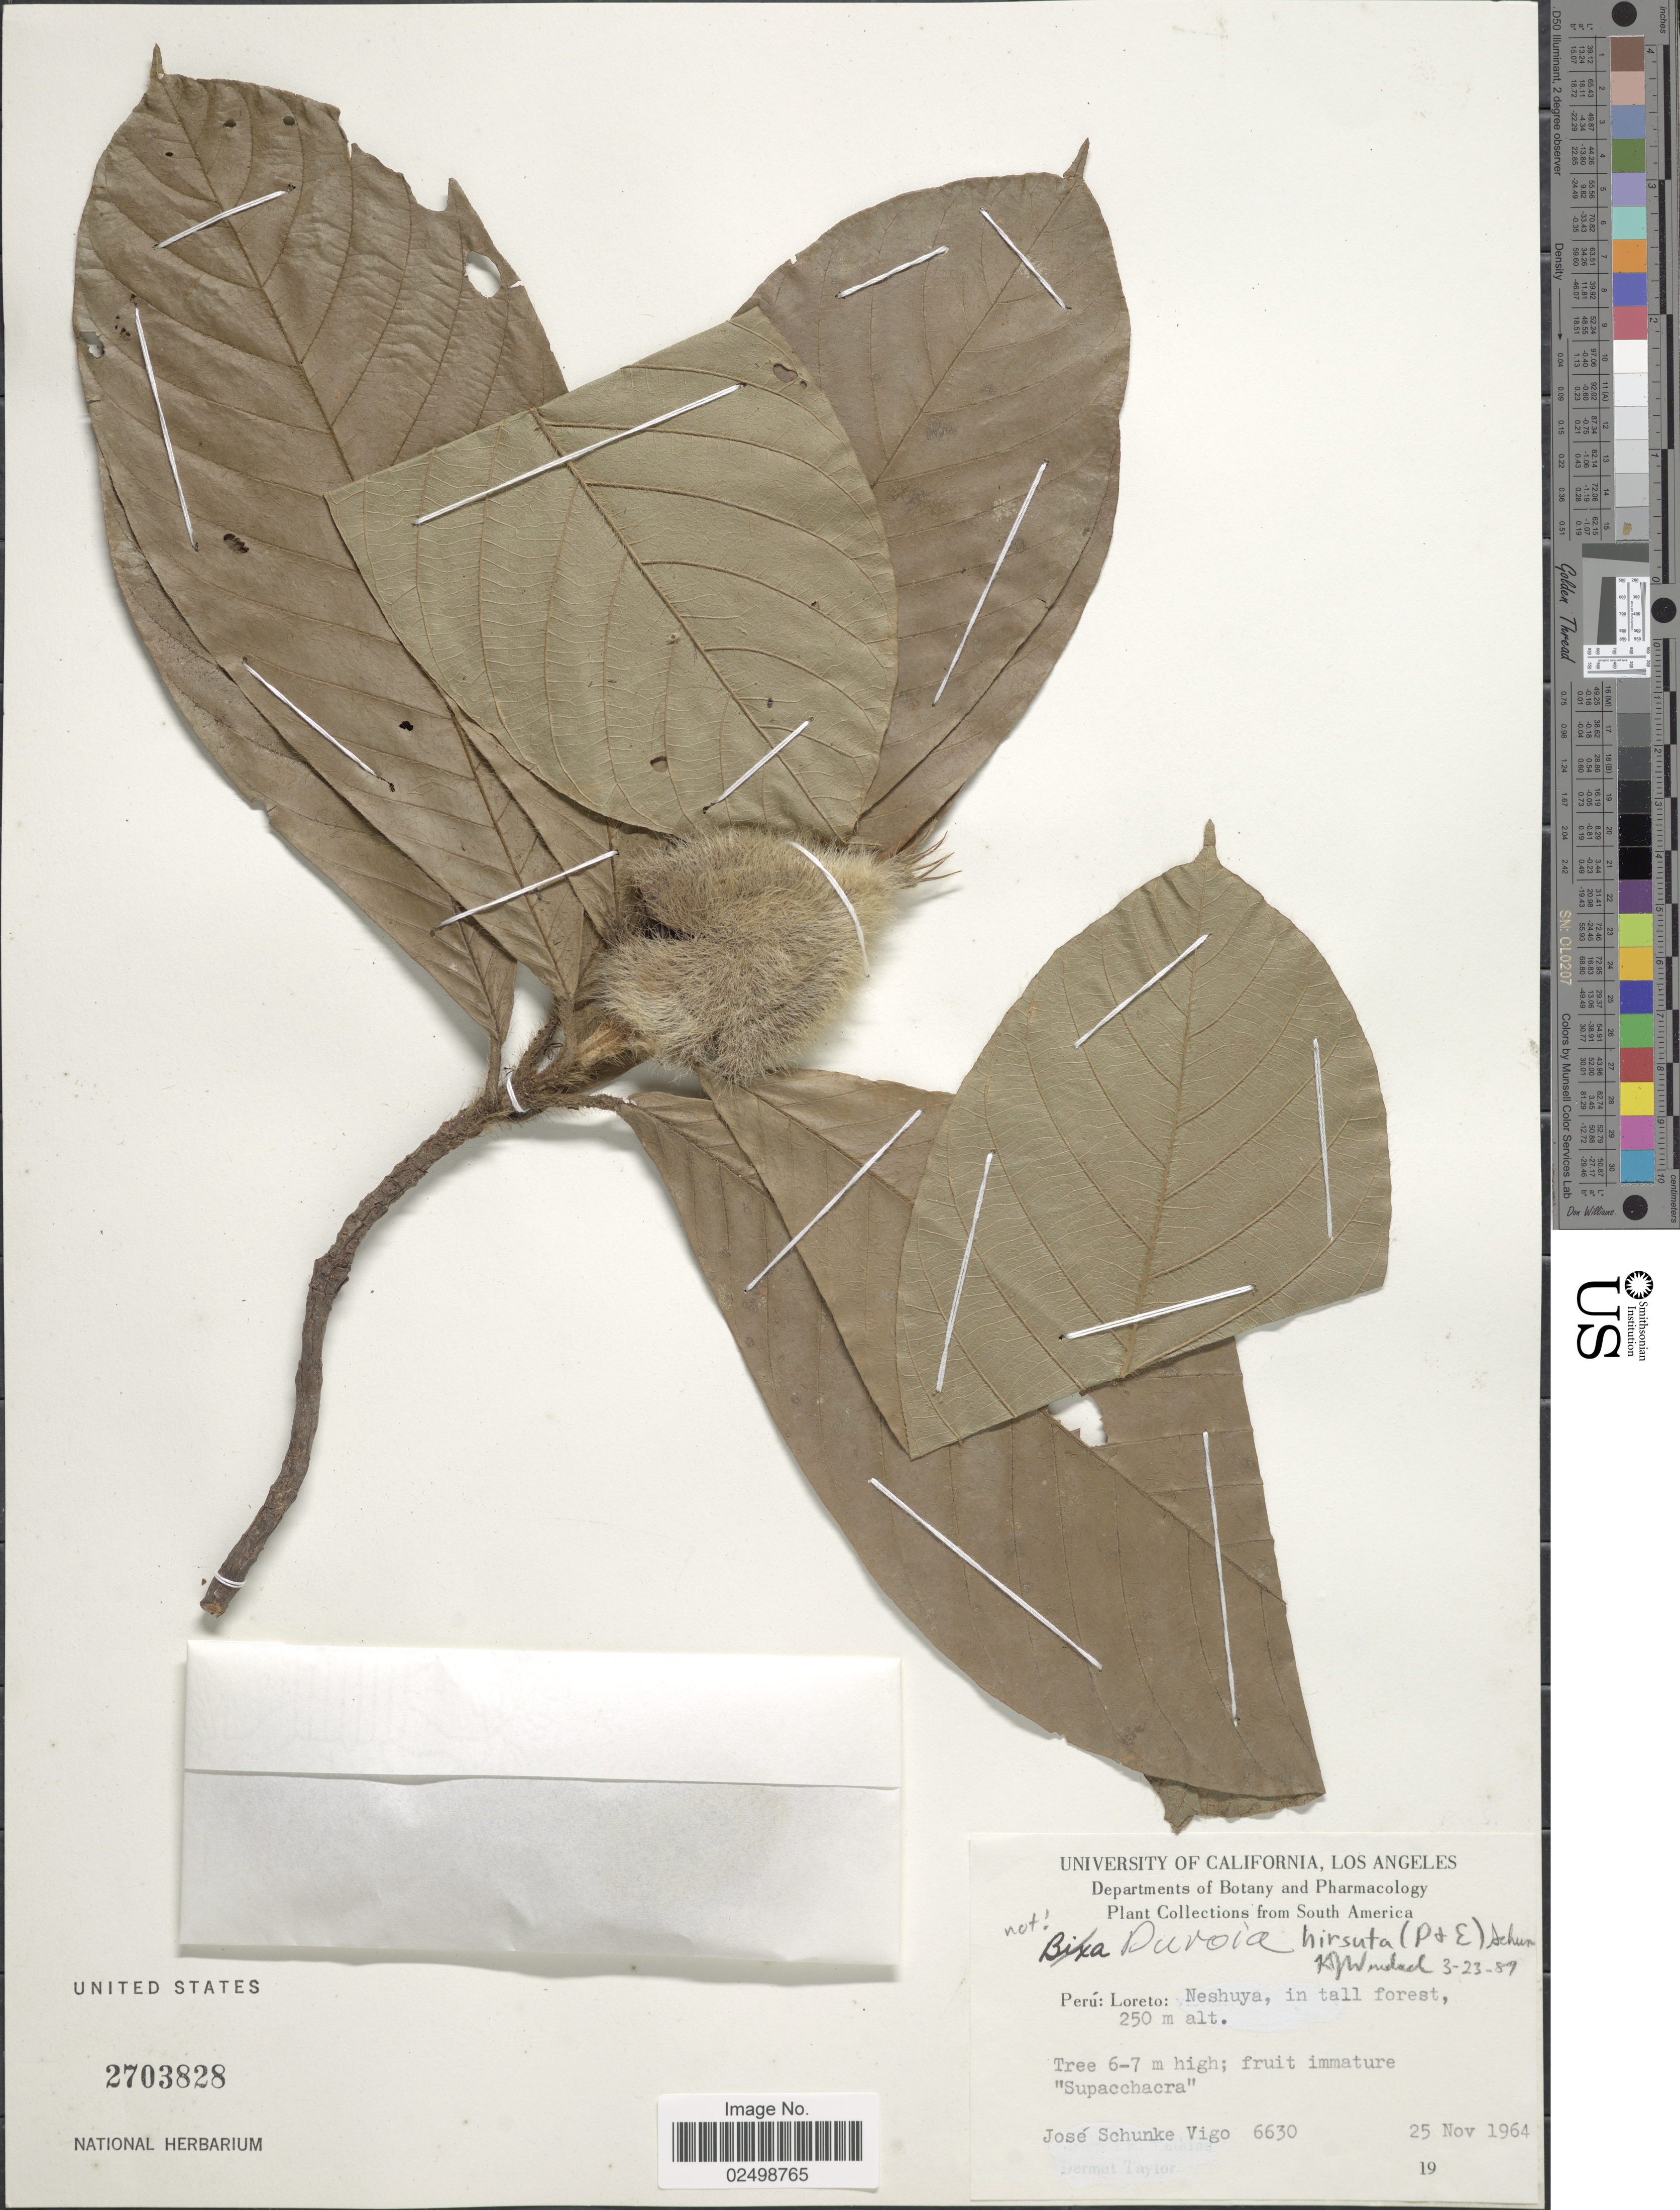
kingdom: Plantae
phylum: Tracheophyta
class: Magnoliopsida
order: Gentianales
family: Rubiaceae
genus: Duroia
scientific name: Duroia hirsuta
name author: (Poepp.) K. Schum.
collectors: J. Schunke Vigo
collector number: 6630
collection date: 1964-11-25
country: Peru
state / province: Loreto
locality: Neshuya, in tall forest.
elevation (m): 250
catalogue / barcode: US 2703828